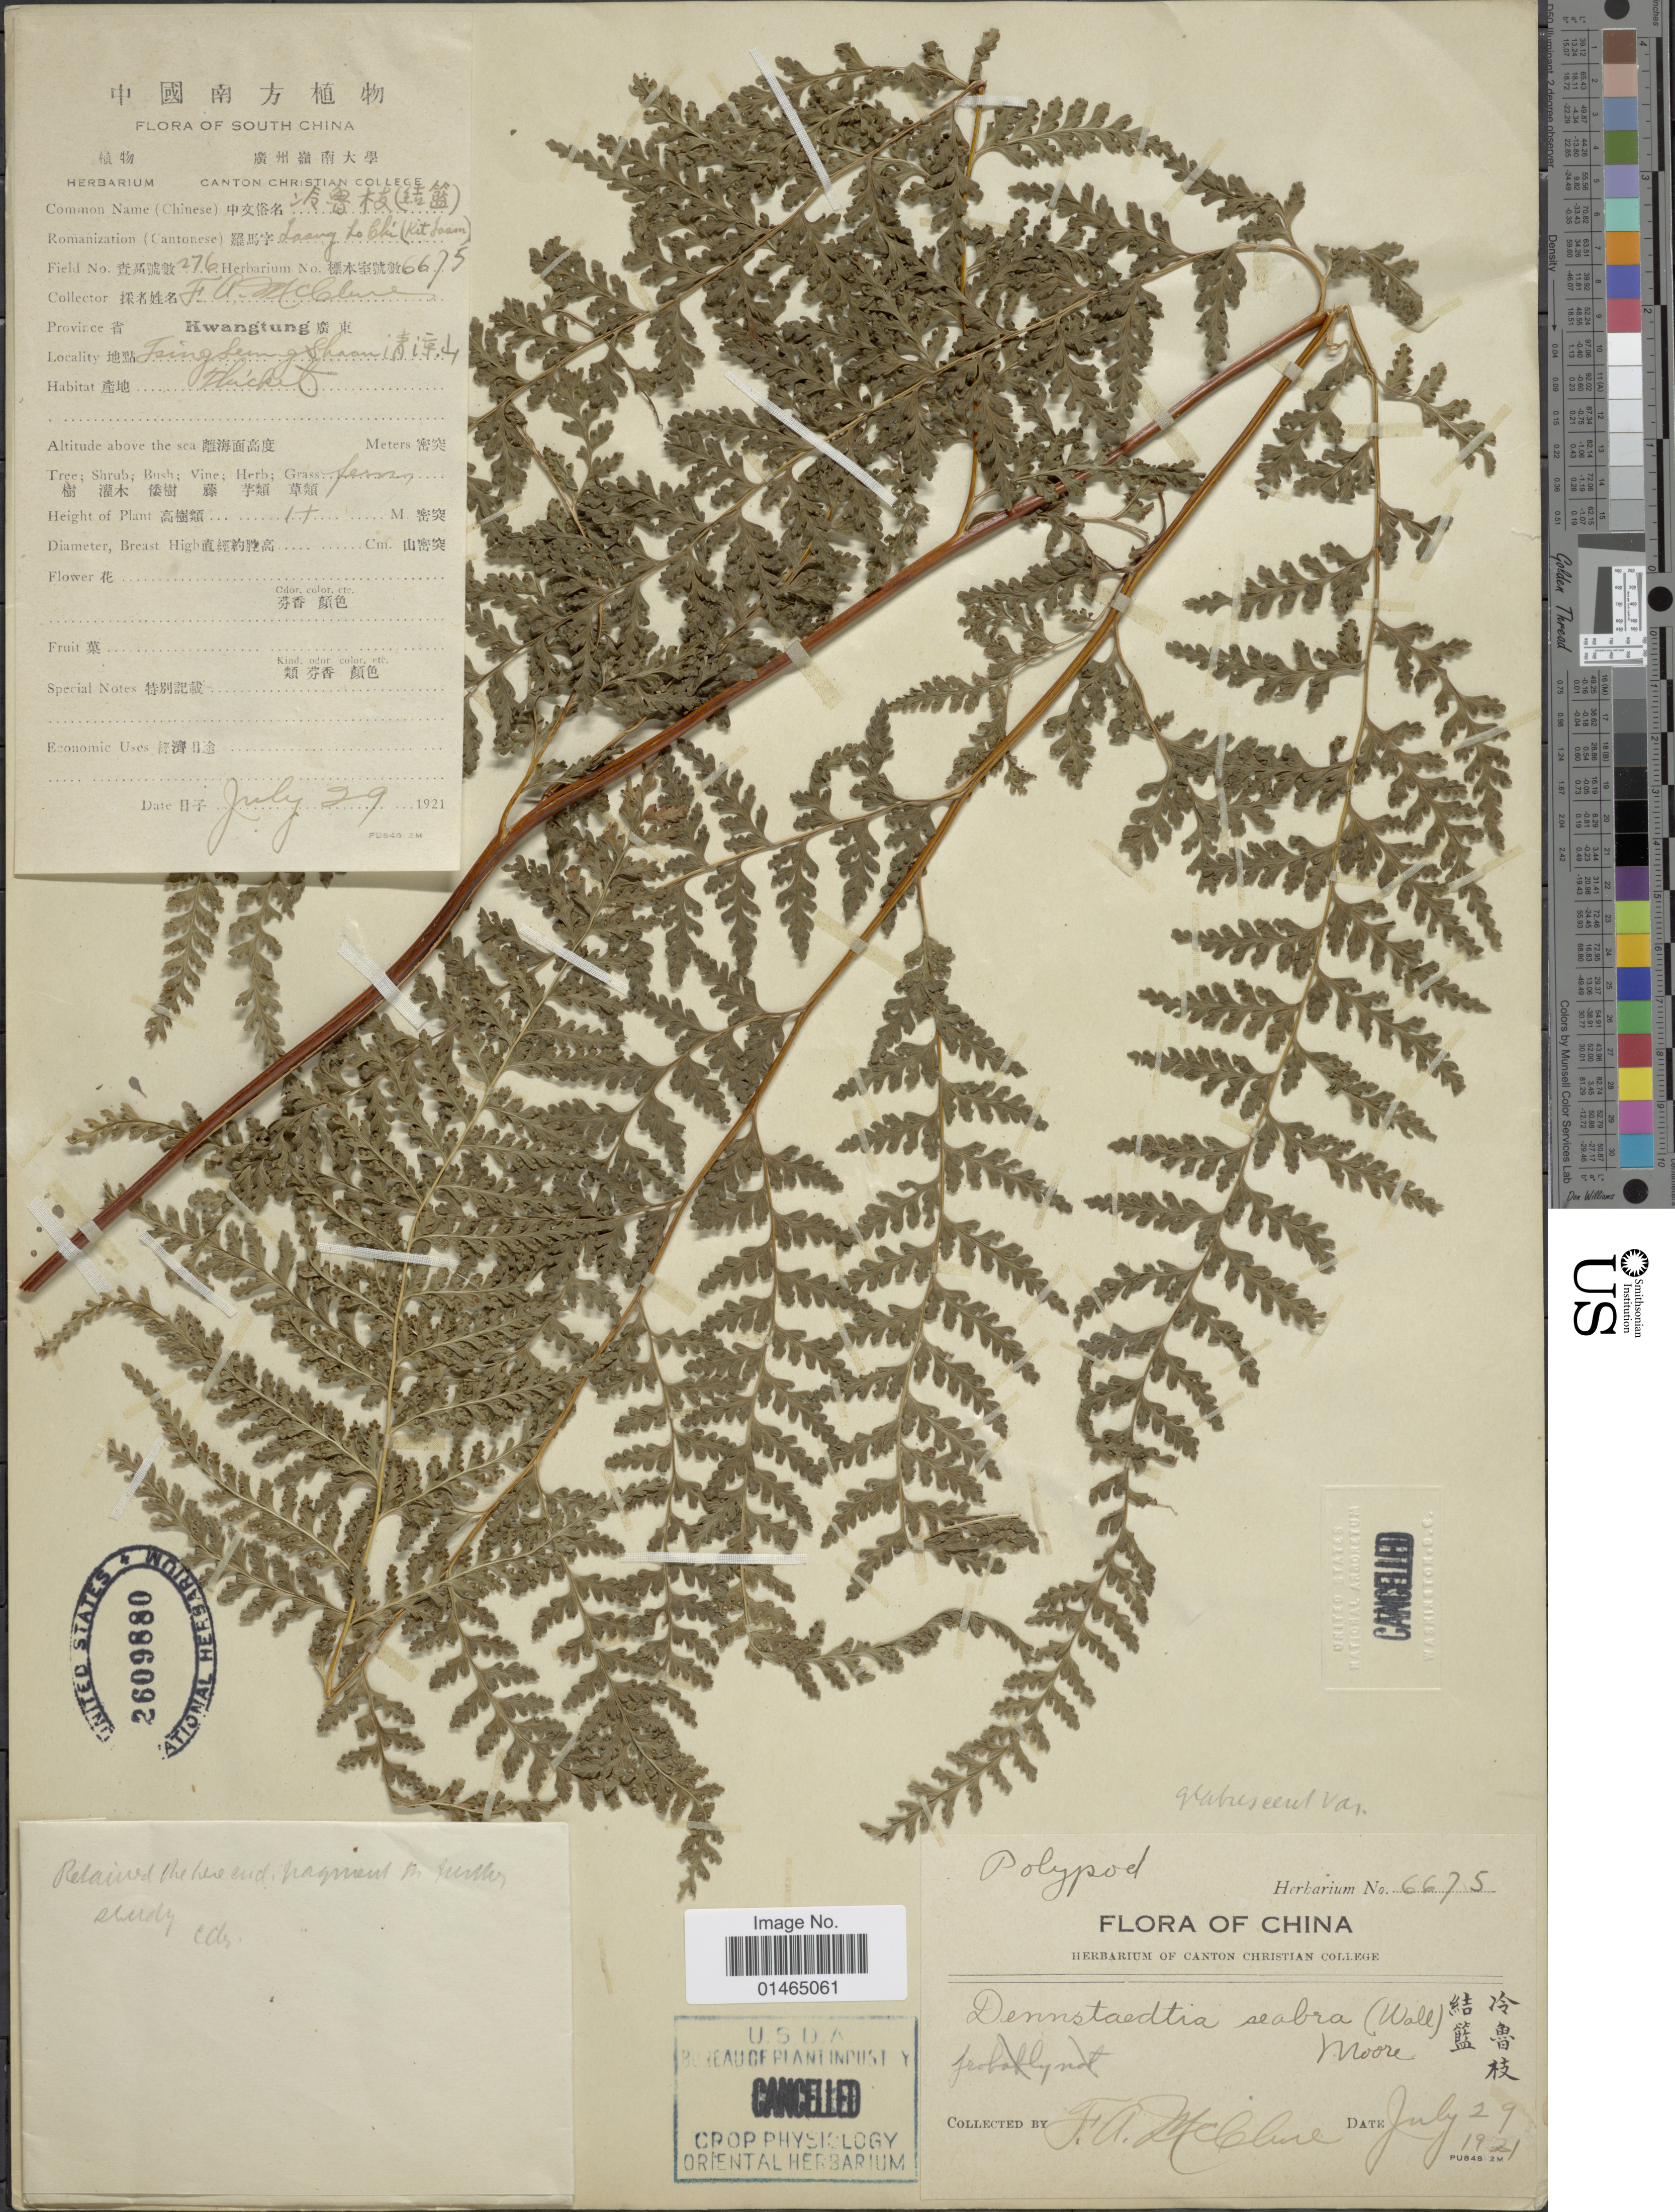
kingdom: Plantae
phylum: Tracheophyta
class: Polypodiopsida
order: Polypodiales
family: Dennstaedtiaceae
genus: Dennstaedtia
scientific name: Dennstaedtia scabra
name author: (Wall. ex Hook.) T. Moore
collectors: F. A. McClure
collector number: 6675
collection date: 1921-07-29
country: China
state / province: Guangdong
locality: Province Kwangtung X. Jsing Semg Shaan X. [interpreted]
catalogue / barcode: US 2609880